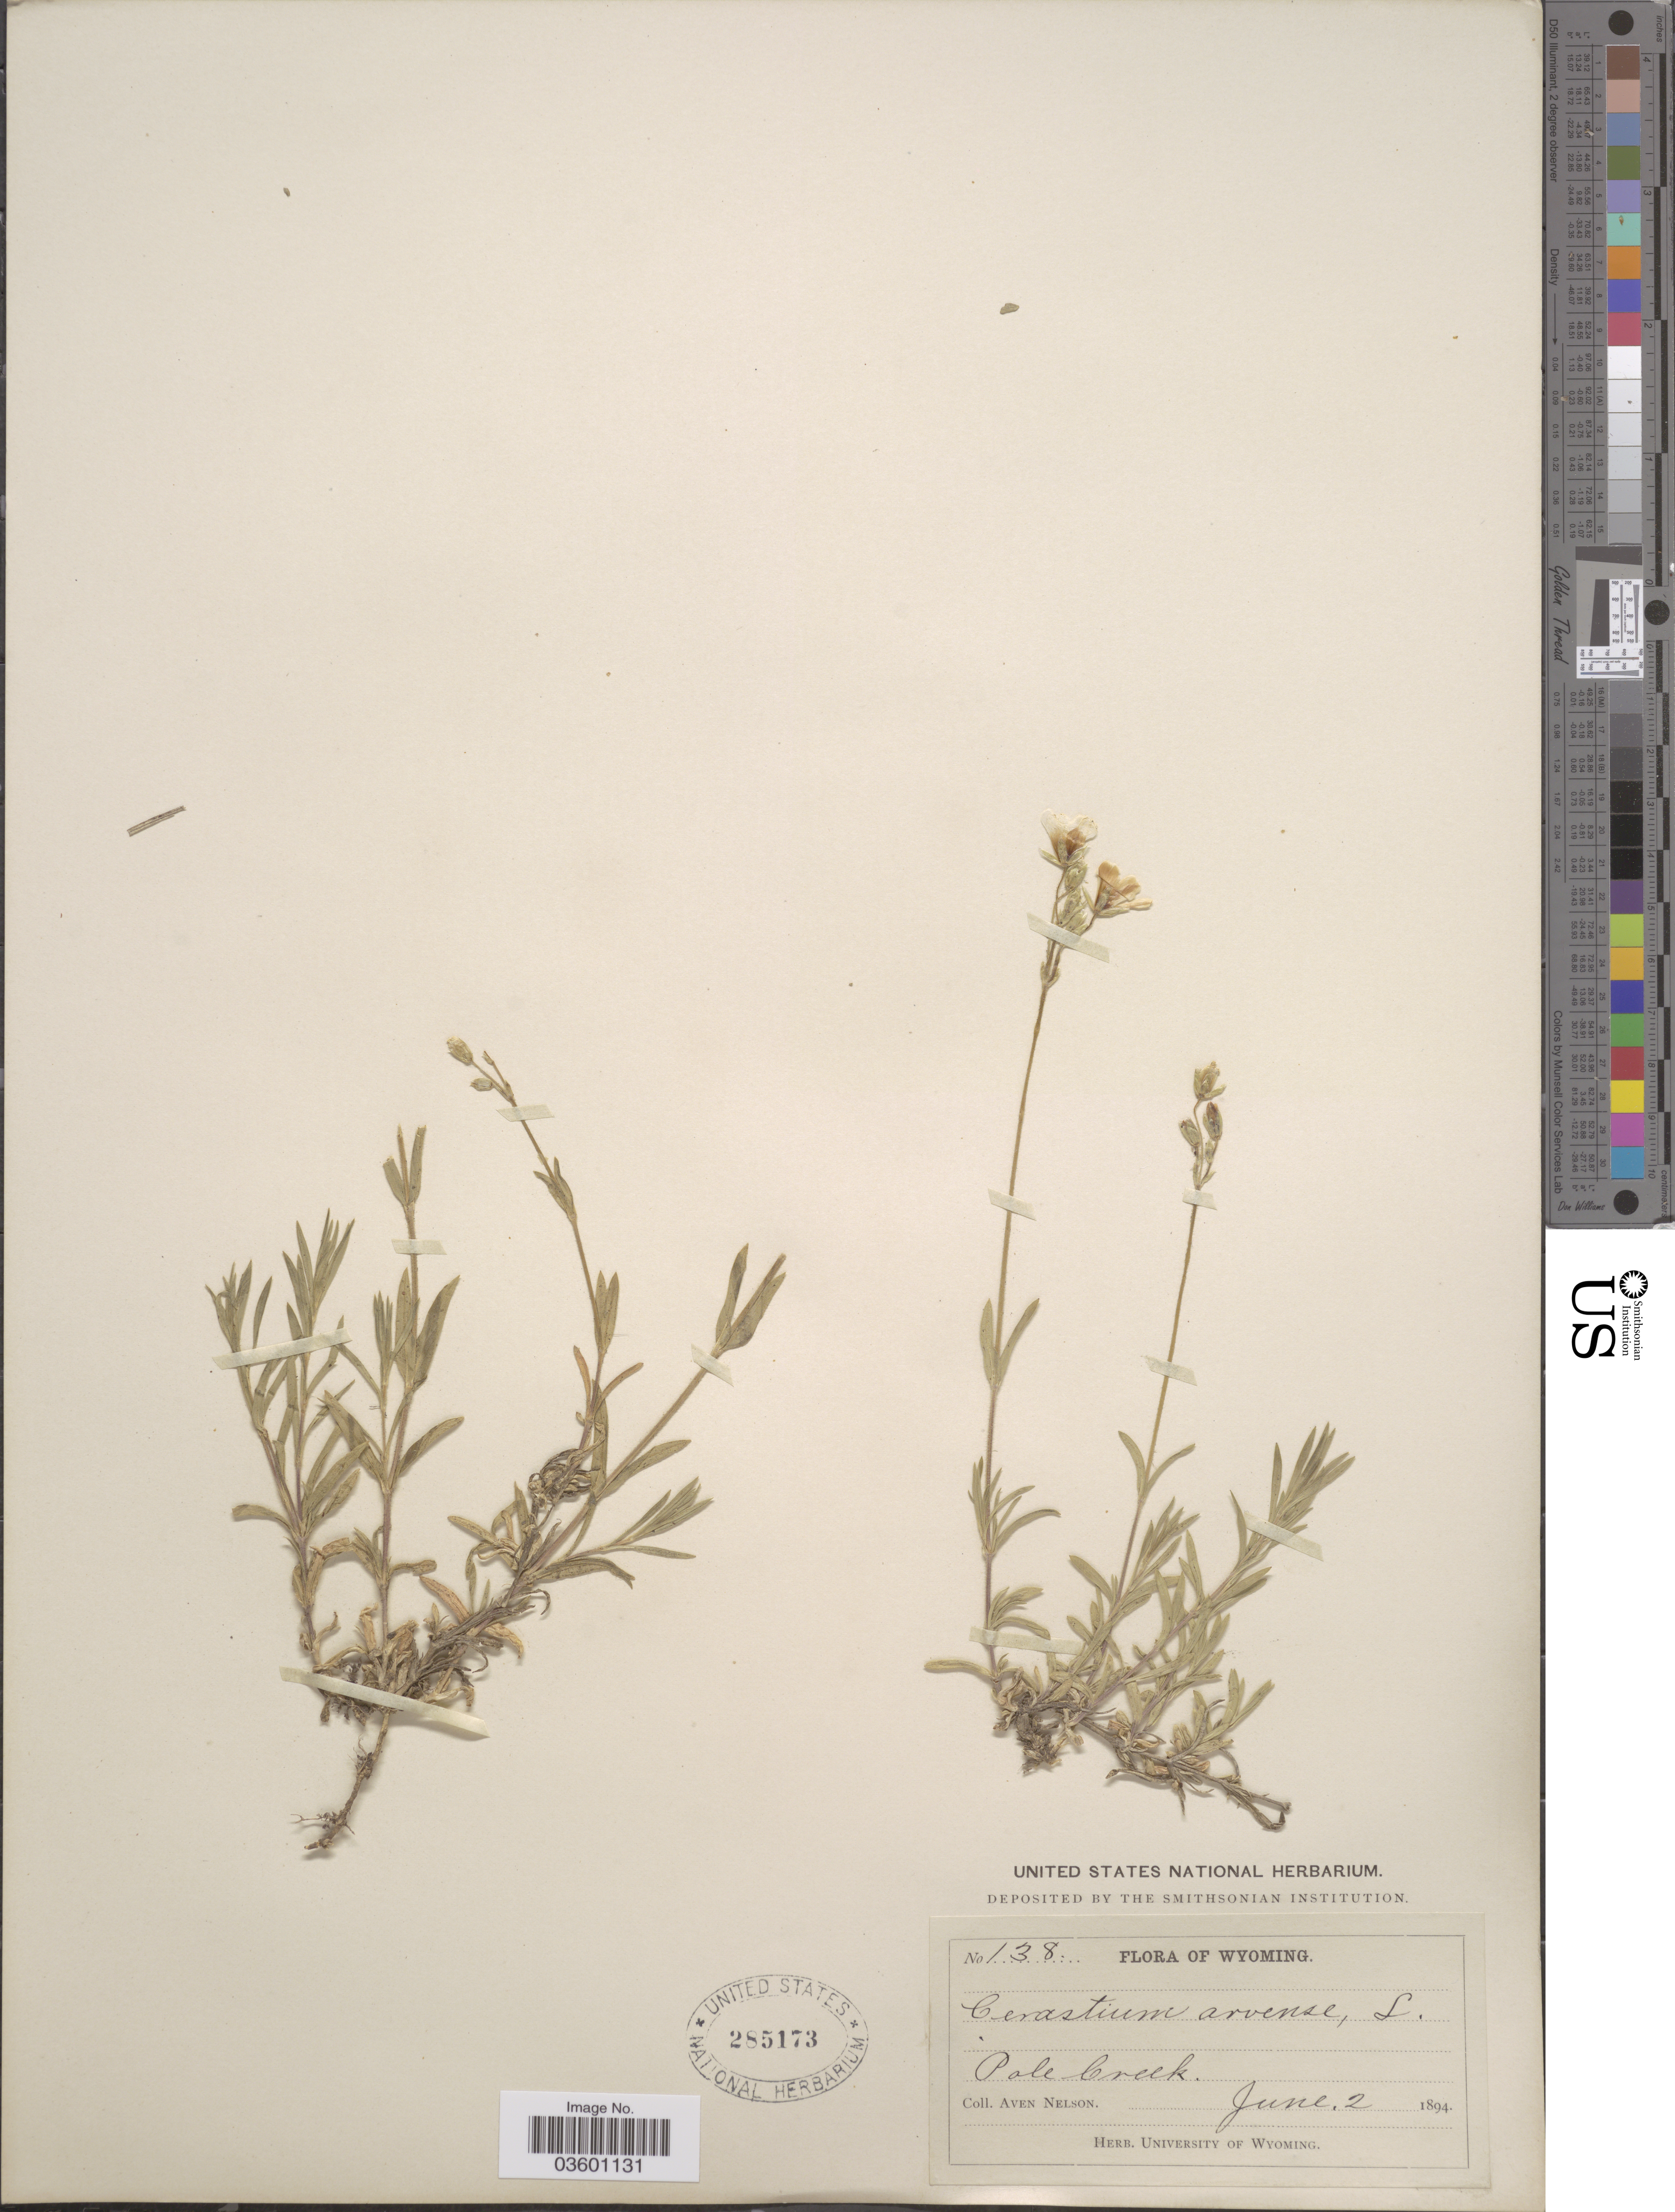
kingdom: Plantae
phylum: Tracheophyta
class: Magnoliopsida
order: Caryophyllales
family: Caryophyllaceae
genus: Cerastium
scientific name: Cerastium arvense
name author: L.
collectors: A. Nelson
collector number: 138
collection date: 1894-06-02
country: United States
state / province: Wyoming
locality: Pole Creek.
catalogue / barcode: US 285173